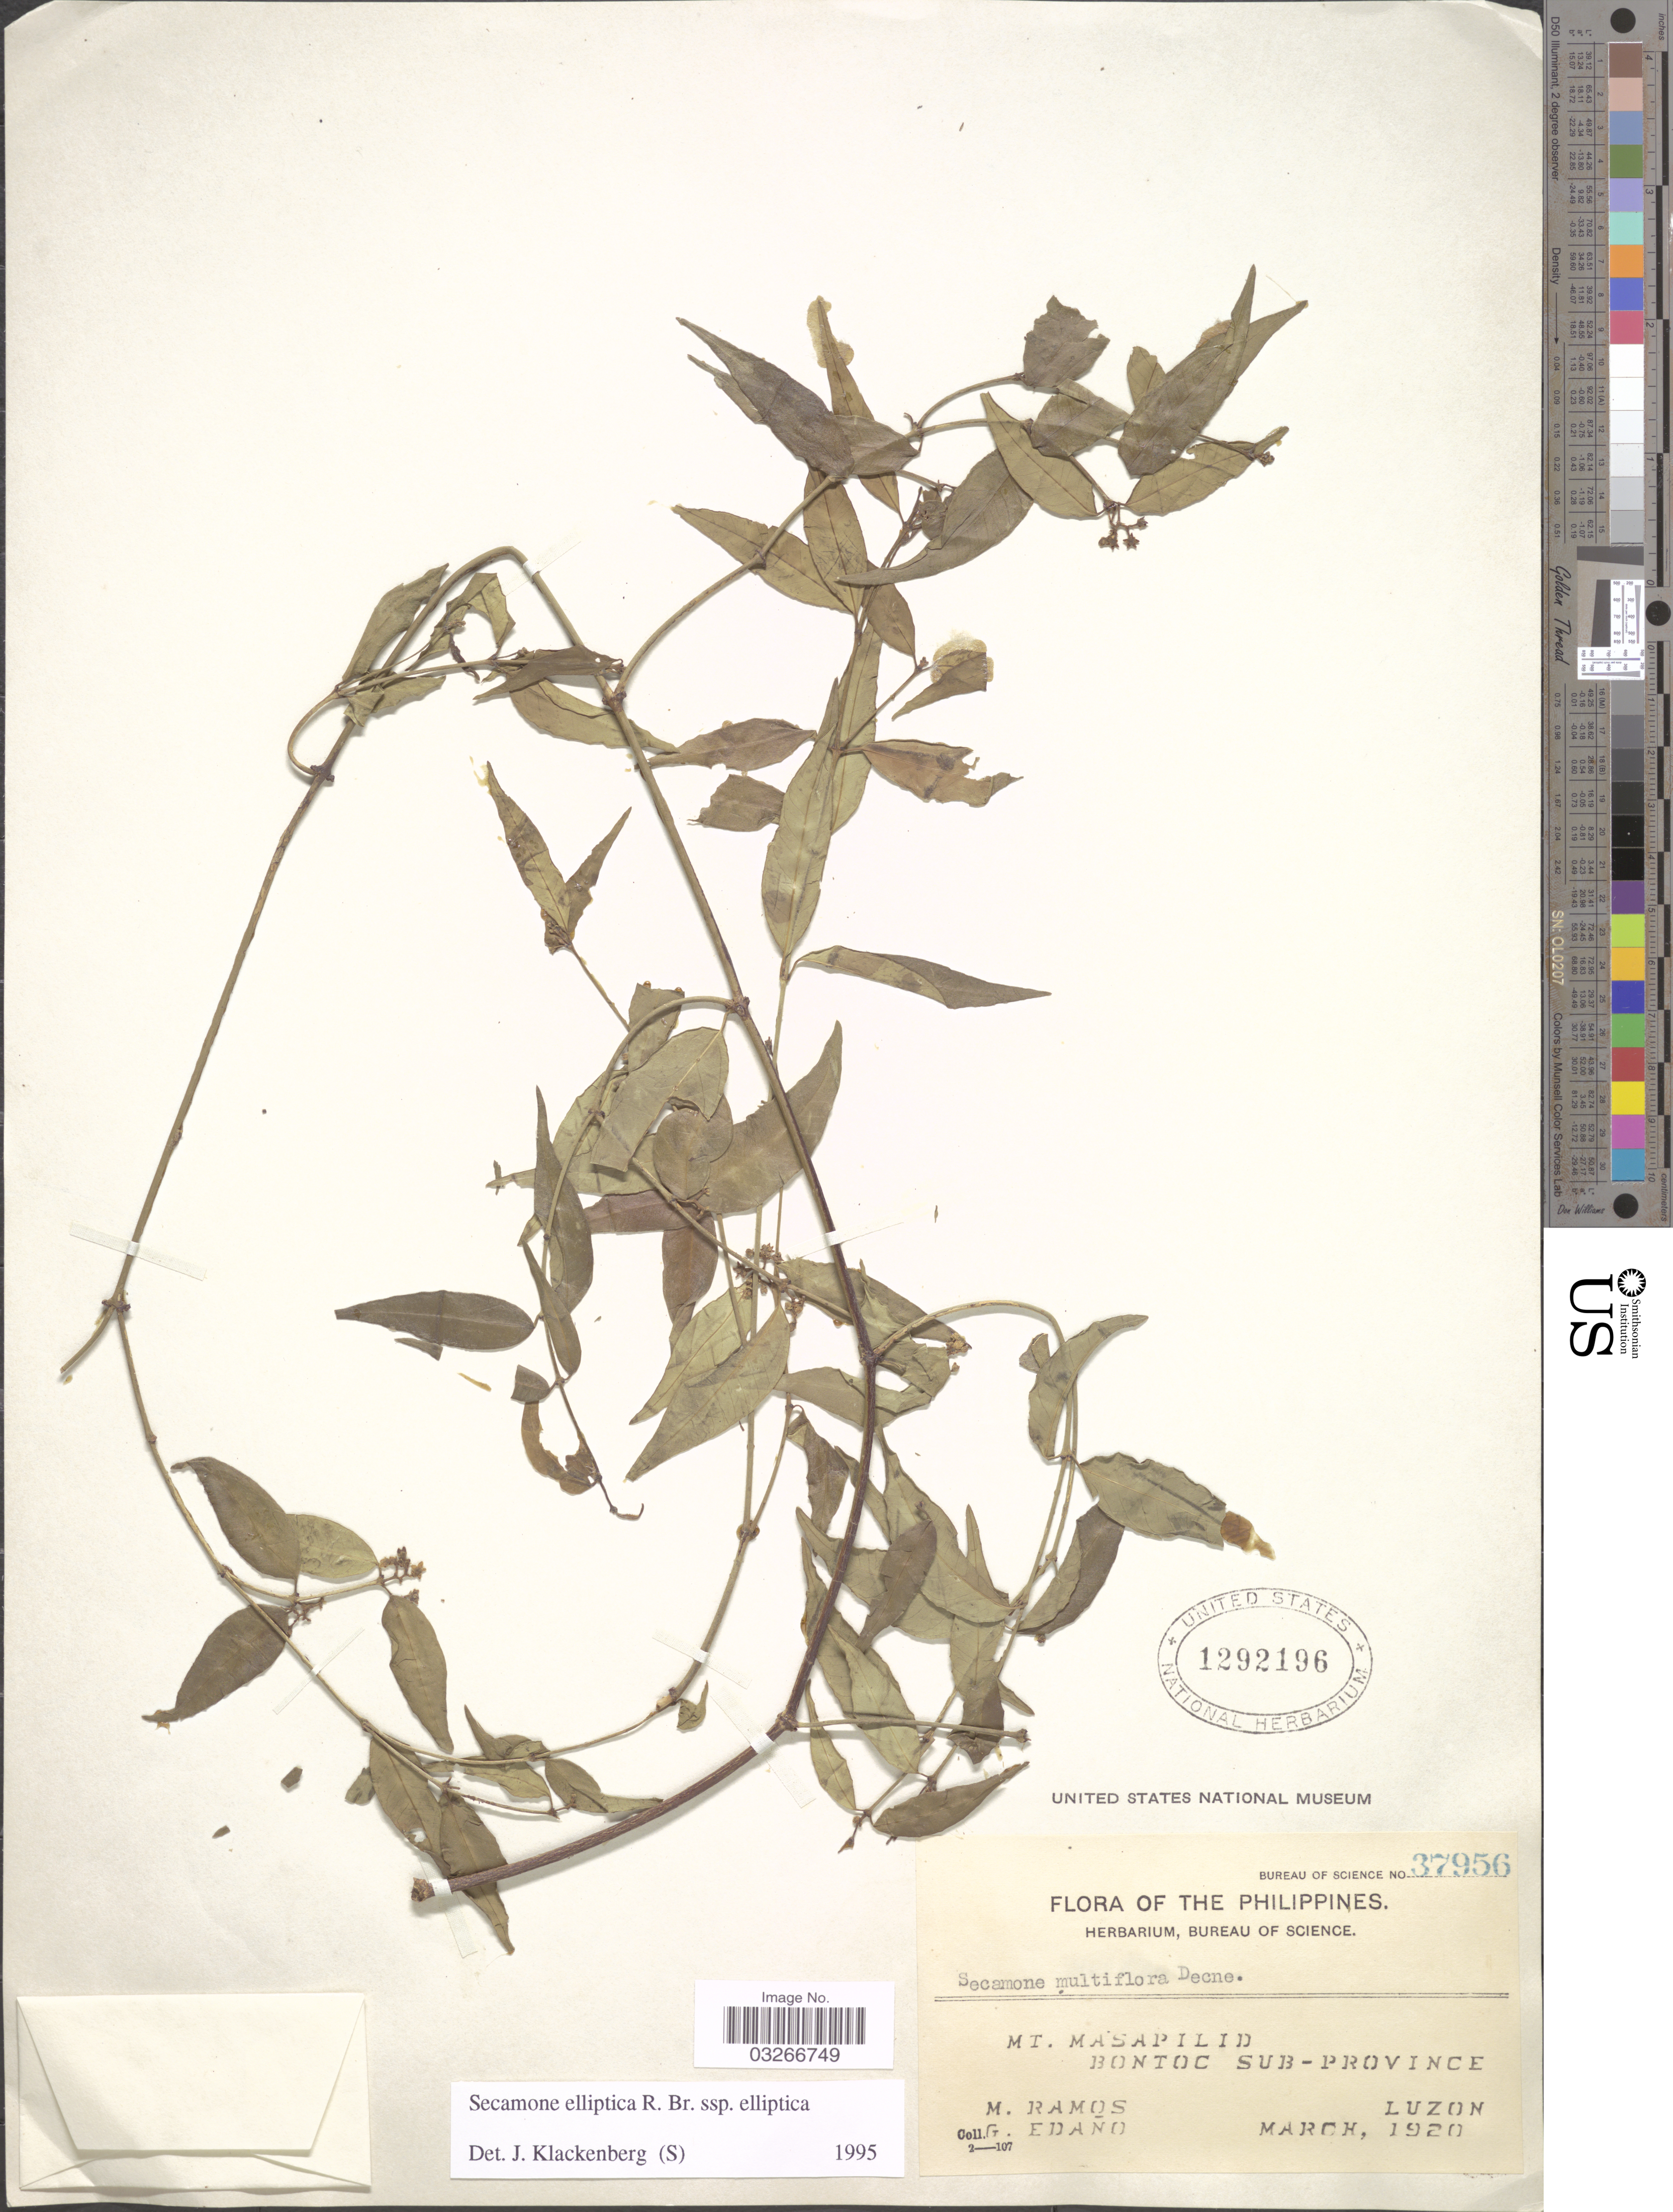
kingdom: Plantae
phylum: Tracheophyta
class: Magnoliopsida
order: Gentianales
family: Apocynaceae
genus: Secamone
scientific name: Secamone elliptica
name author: R. Br.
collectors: M. Ramos & G. Edaño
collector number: Bureau of Science 37956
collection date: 1920-03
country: Philippines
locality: Mt. Masapilid, Bontoc Sub-Province, Luzon.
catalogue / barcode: US 1292196